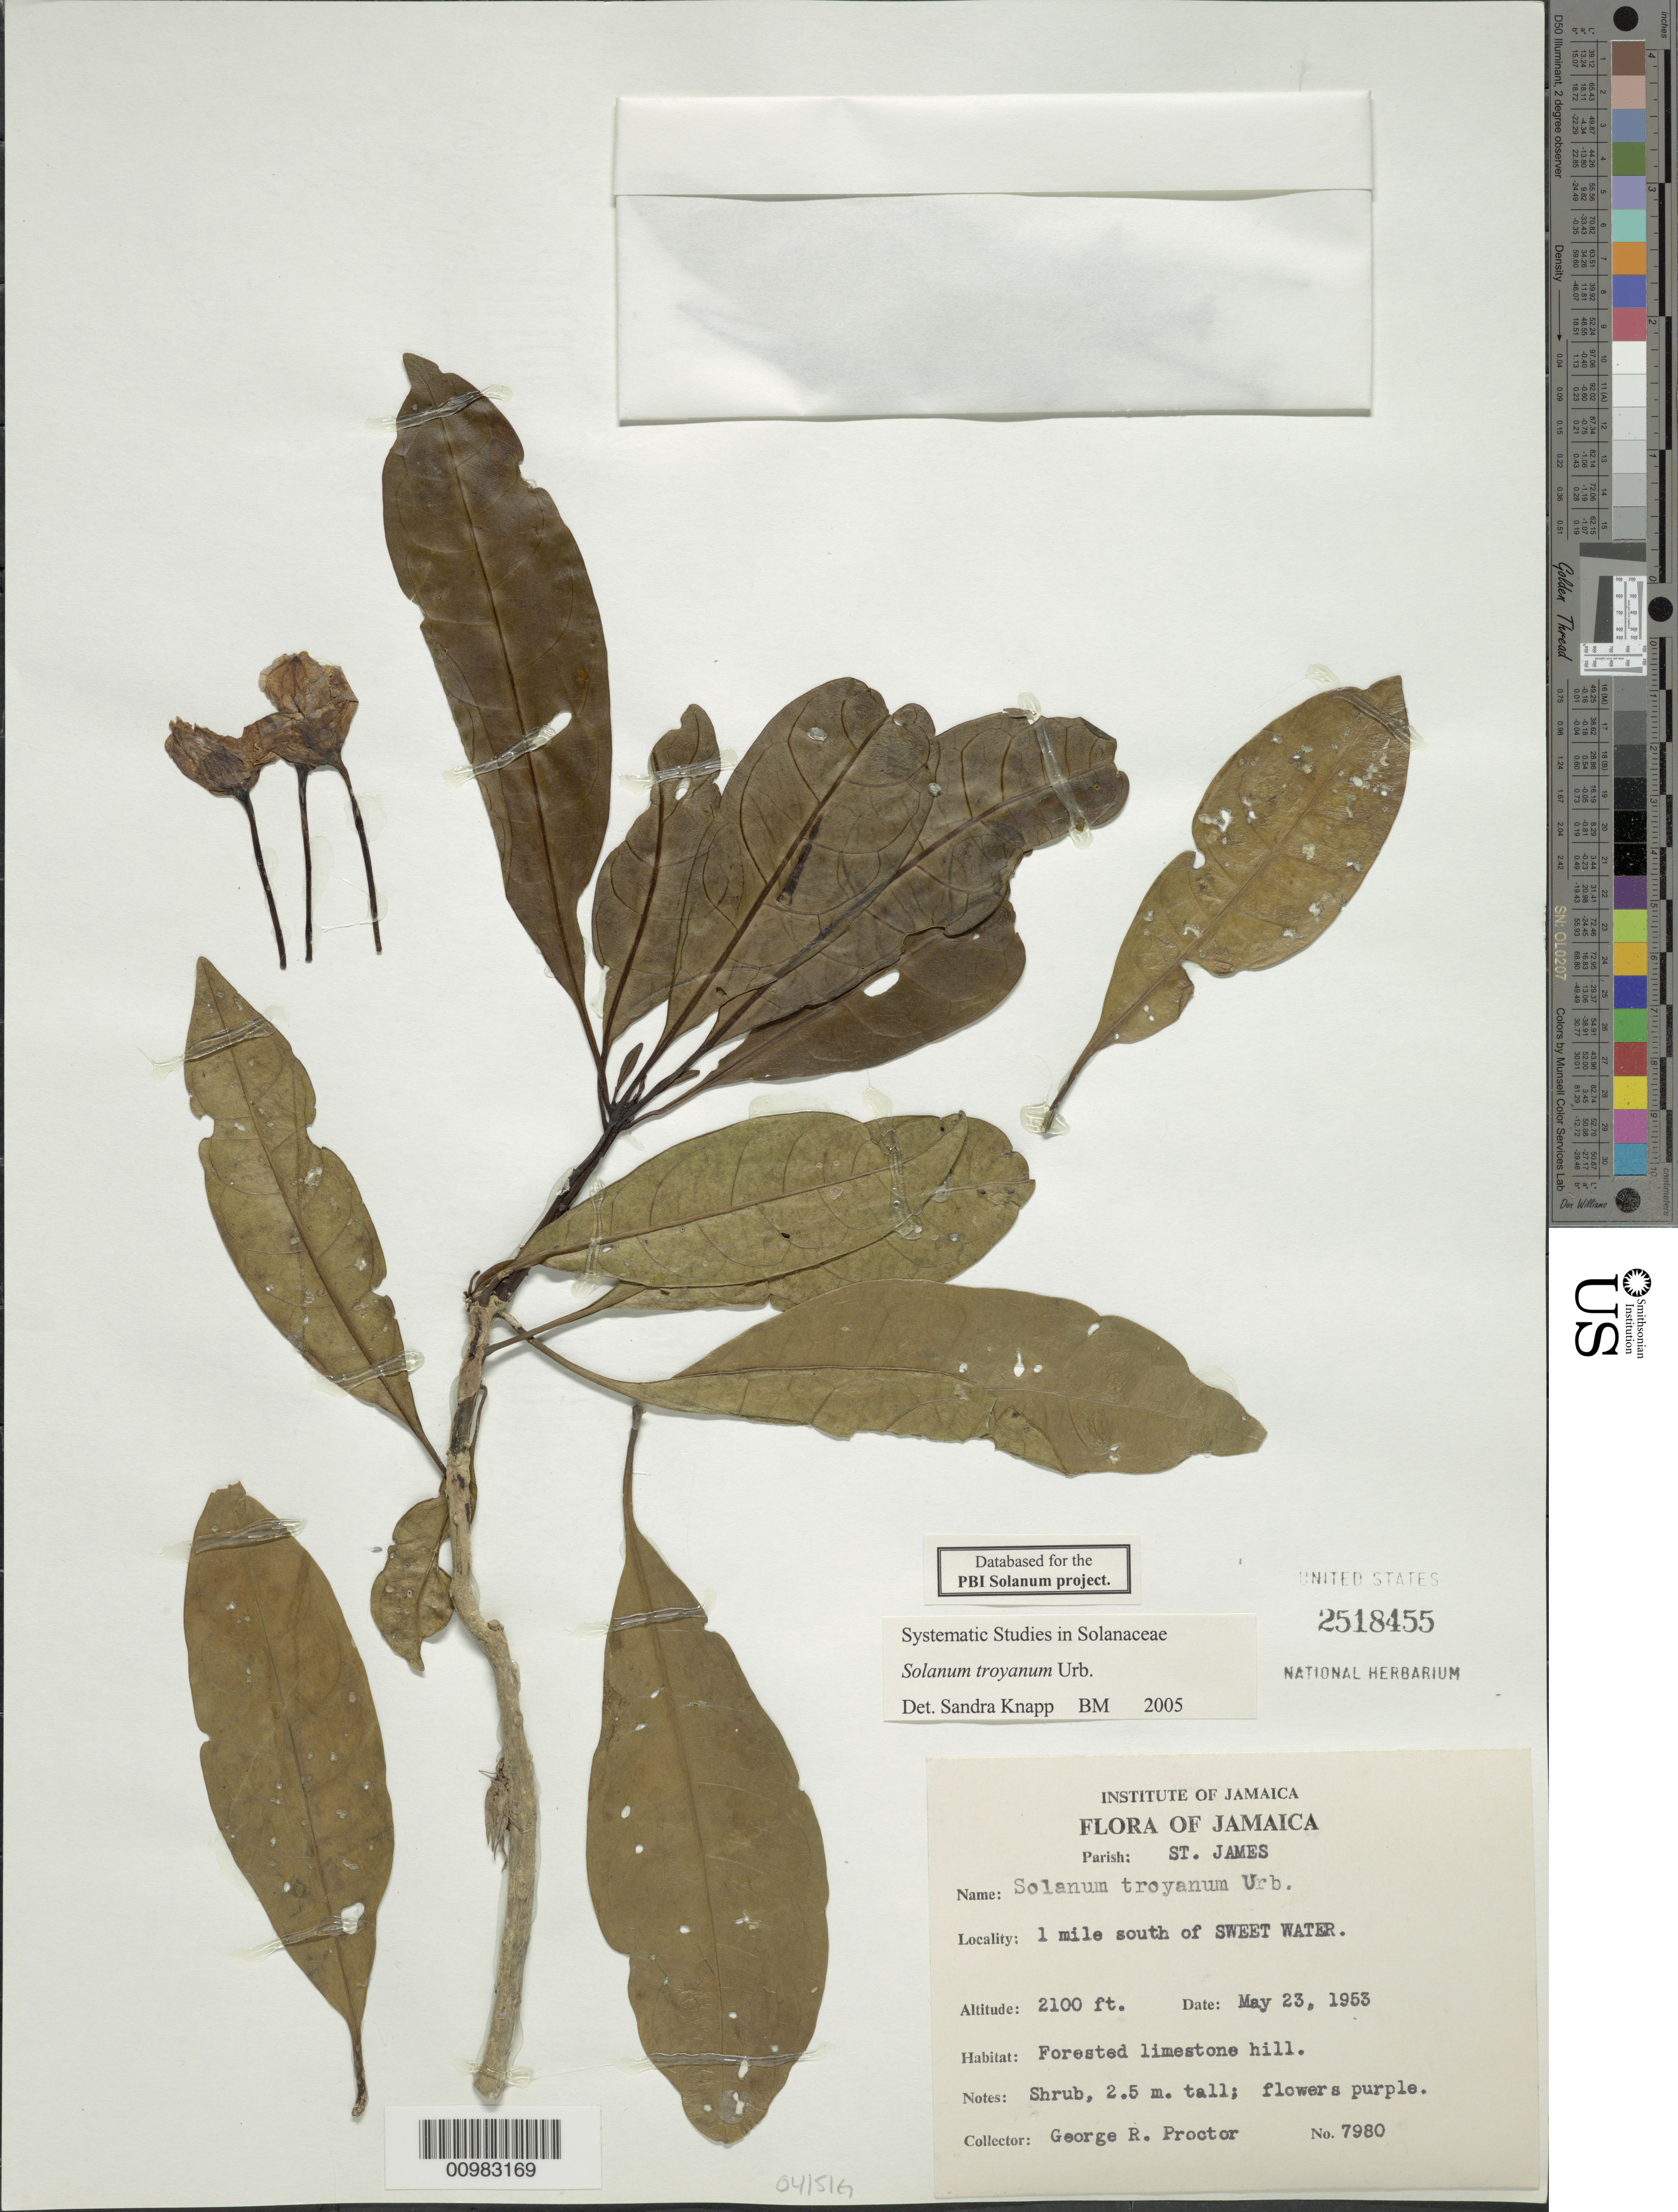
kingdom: Plantae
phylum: Tracheophyta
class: Magnoliopsida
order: Solanales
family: Solanaceae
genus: Solanum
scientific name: Solanum troyanum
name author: Urb.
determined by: Knapp, S. D.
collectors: G. R. Proctor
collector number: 7980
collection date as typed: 23 May 1953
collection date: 1953-05-23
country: Jamaica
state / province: Saint James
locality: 1 mile S of Sweetwater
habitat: forested limestone hill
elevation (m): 640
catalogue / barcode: US 2518455